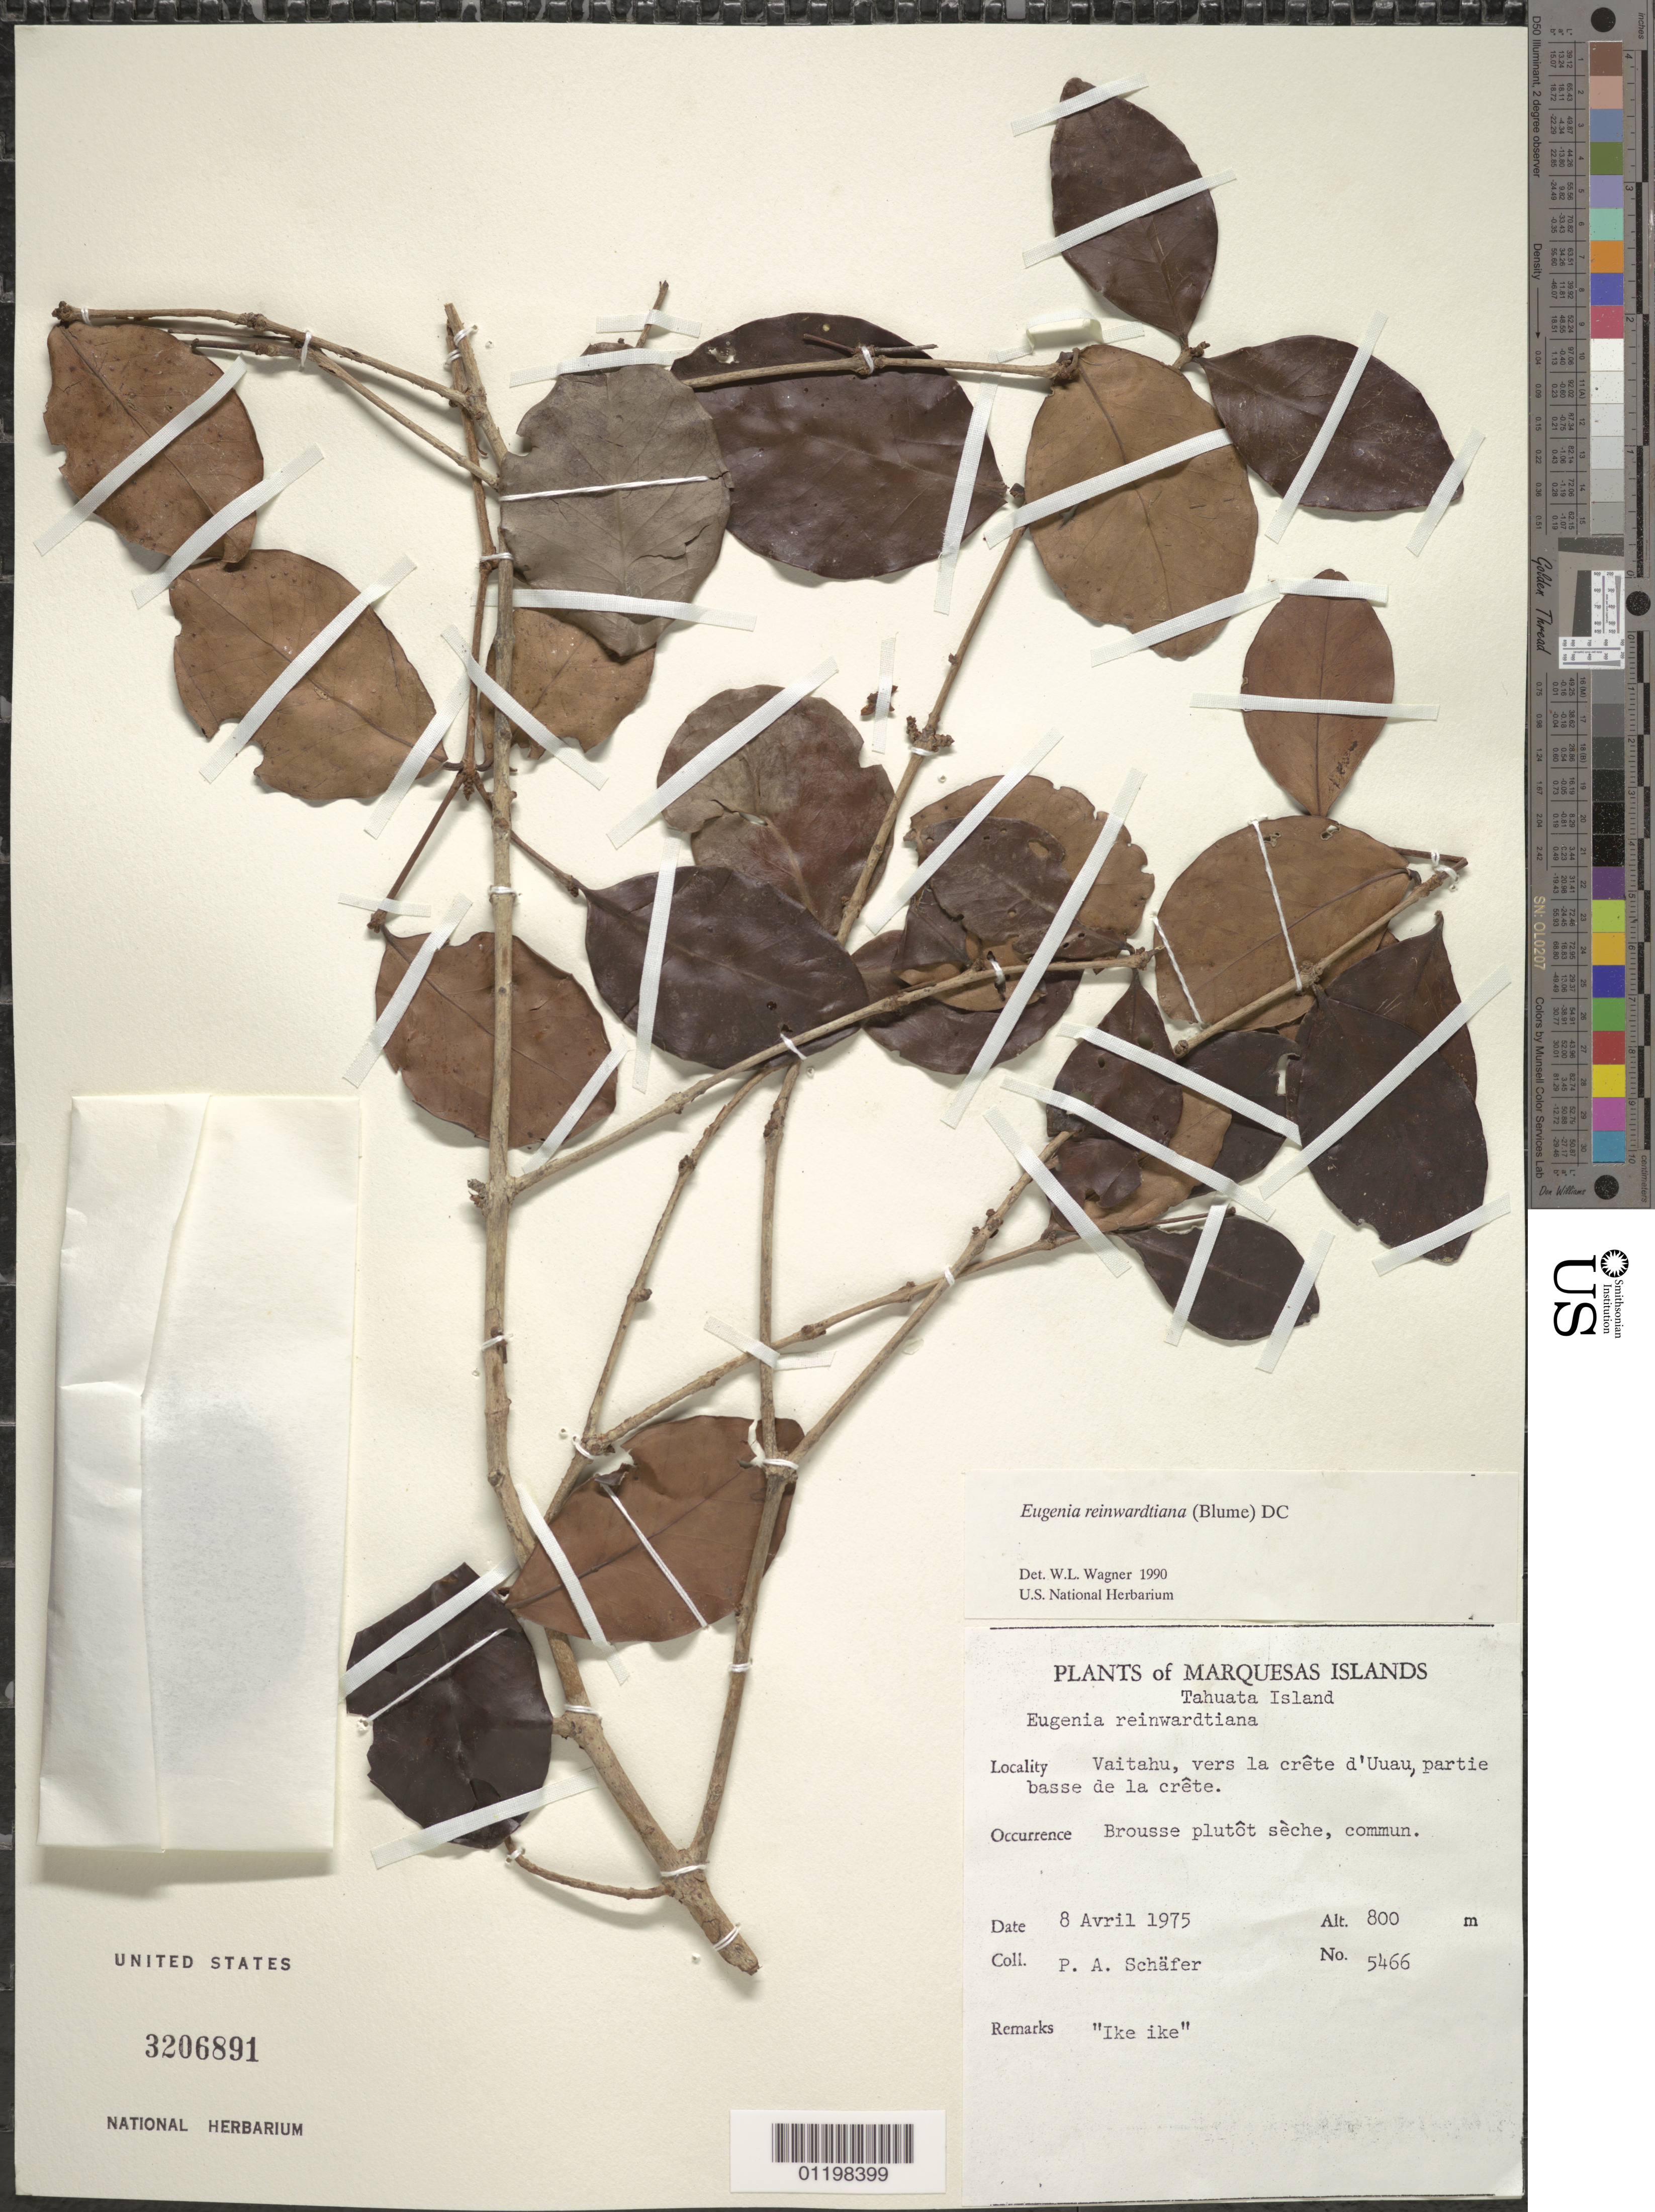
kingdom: Plantae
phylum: Tracheophyta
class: Magnoliopsida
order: Myrtales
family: Myrtaceae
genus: Eugenia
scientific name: Eugenia reinwardtiana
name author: (Blume) DC.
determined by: Wagner, W. L., (BOT), Smithsonian Institution - National Museum of Natural History (UNITED STATES)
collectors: P. A. Schäfer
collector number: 5466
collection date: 1975-04-08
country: French Polynesia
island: Tahuata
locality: Vaitahu, vers la crête d'Uuau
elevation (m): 800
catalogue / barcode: US 3206891